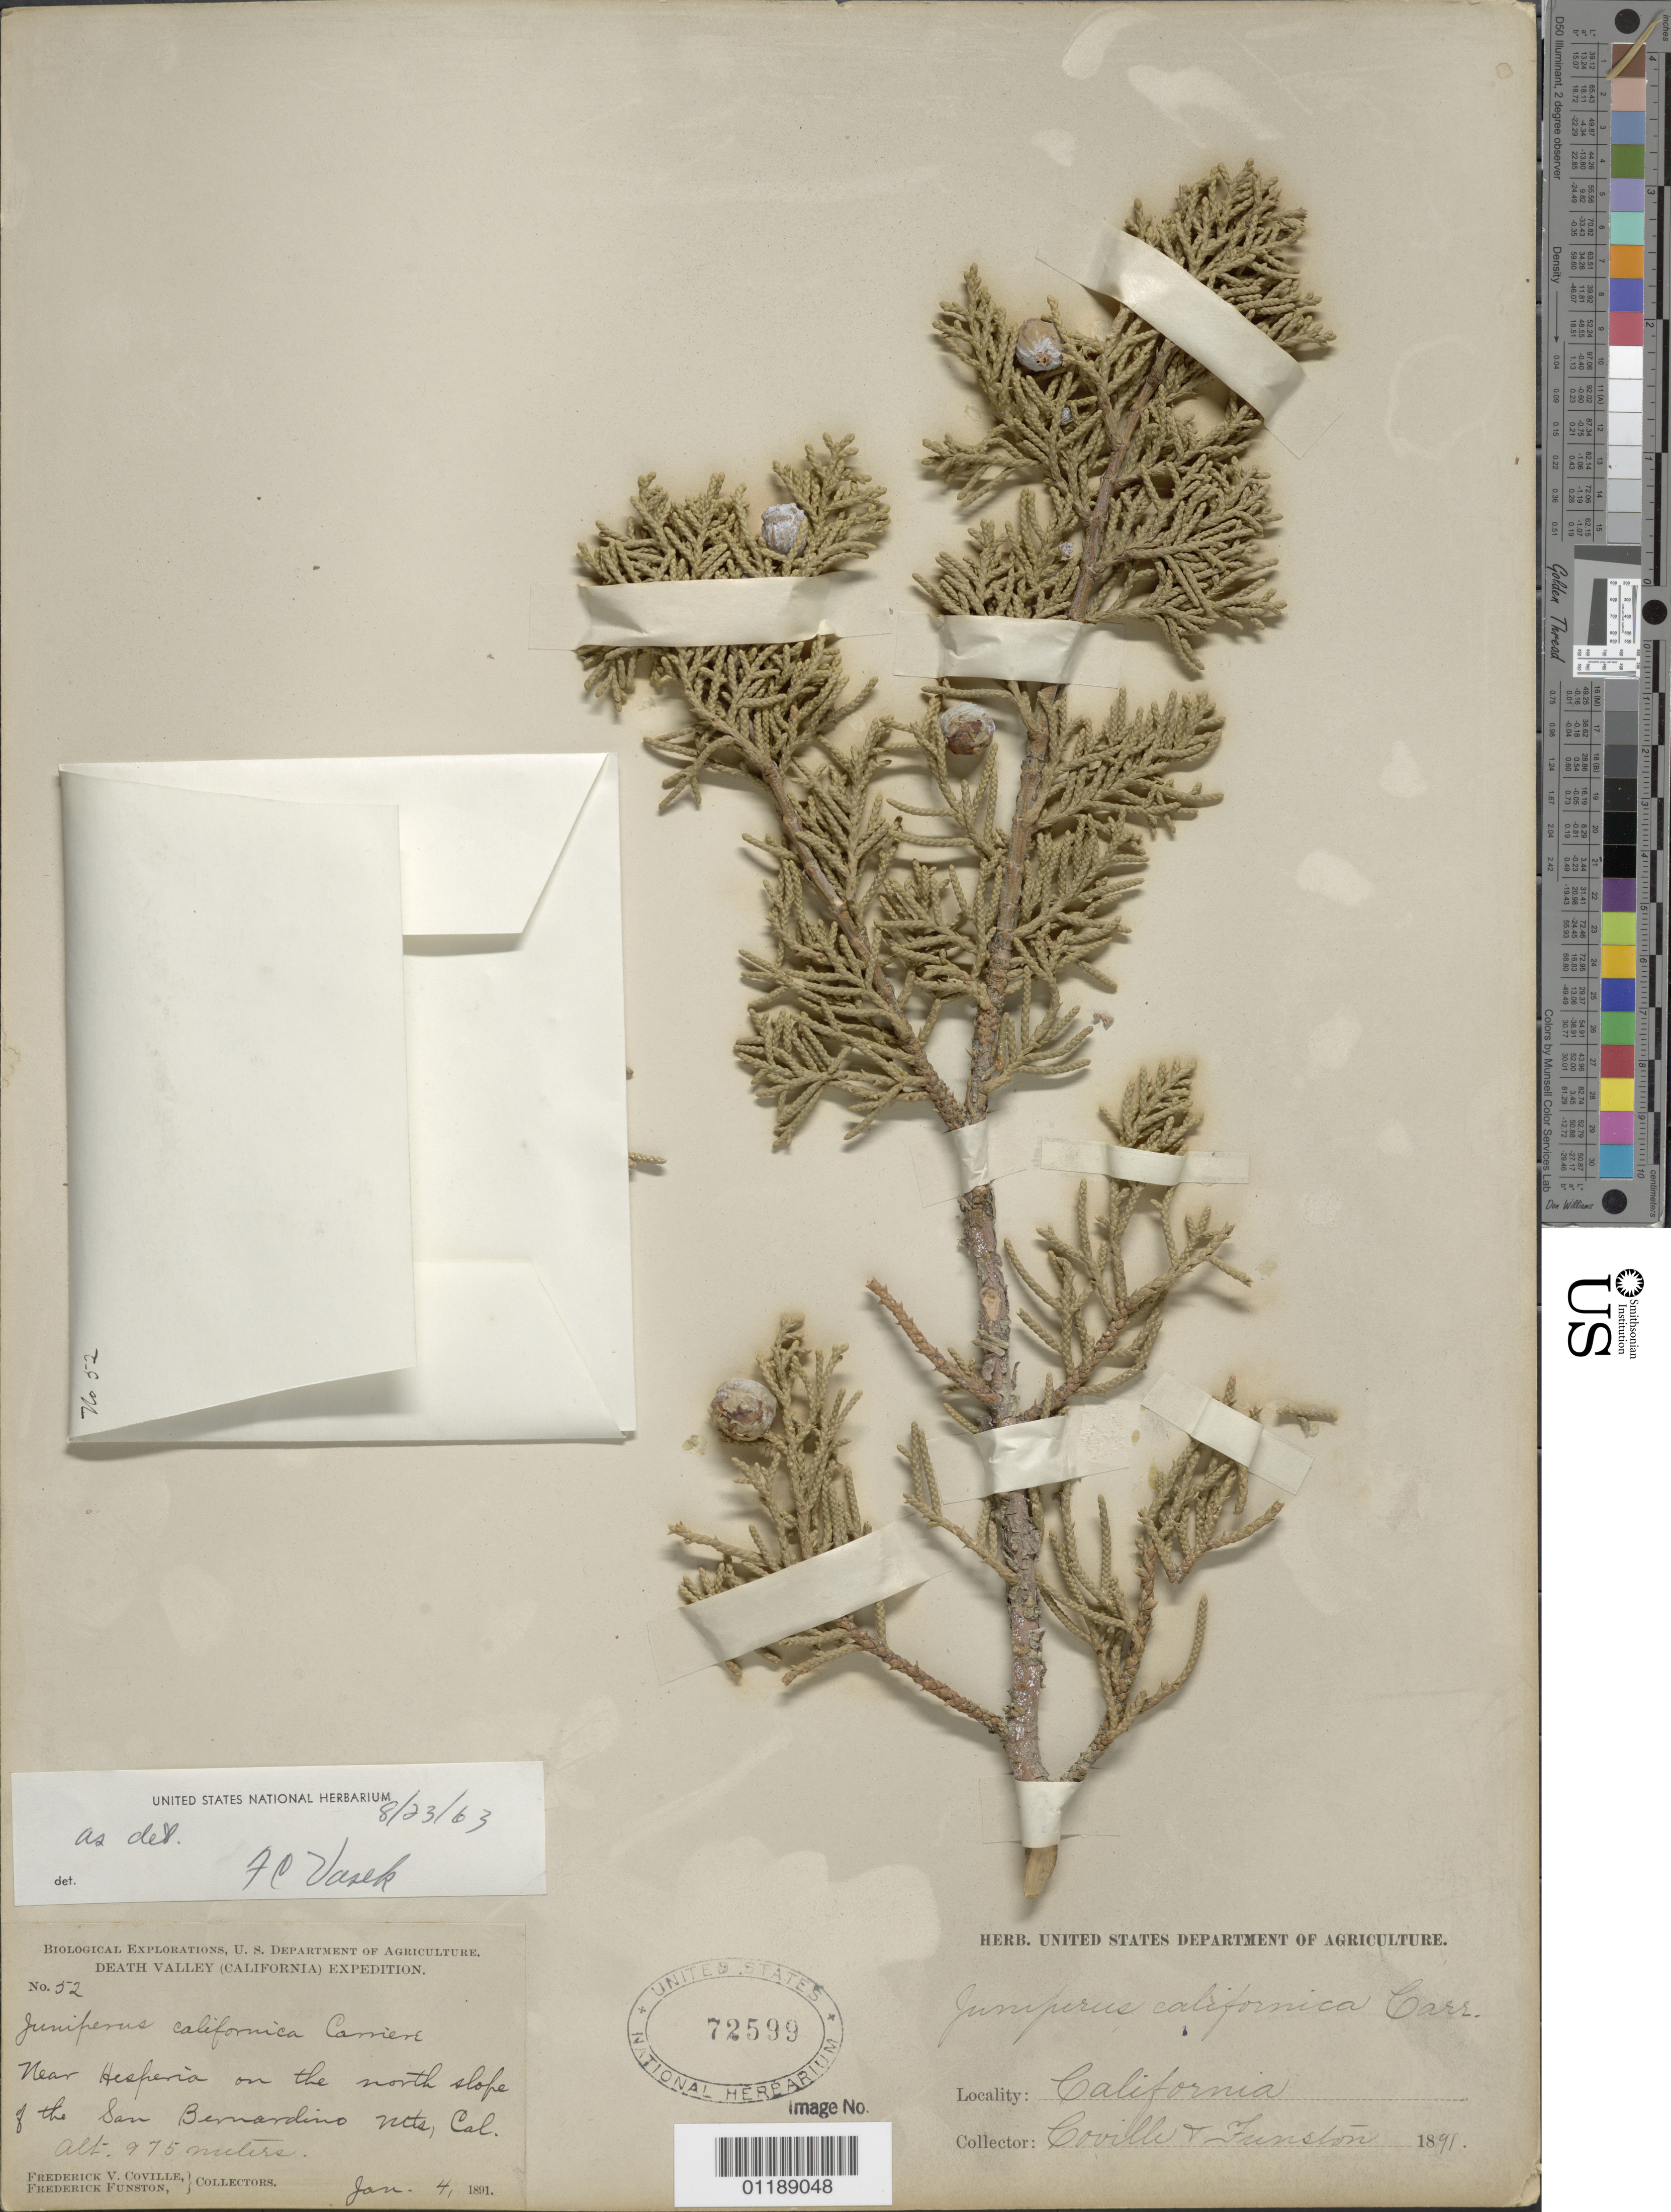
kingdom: Plantae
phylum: Tracheophyta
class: Pinopsida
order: Pinales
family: Cupressaceae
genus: Juniperus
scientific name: Juniperus californica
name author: Carrière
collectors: F. V. Coville & F. Funston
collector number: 52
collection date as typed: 04 Jan 1891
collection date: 1891-01-04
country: United States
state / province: California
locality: Near Hesperia on the north slope of the San Bernardino Mountains.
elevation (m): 975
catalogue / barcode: US 72599